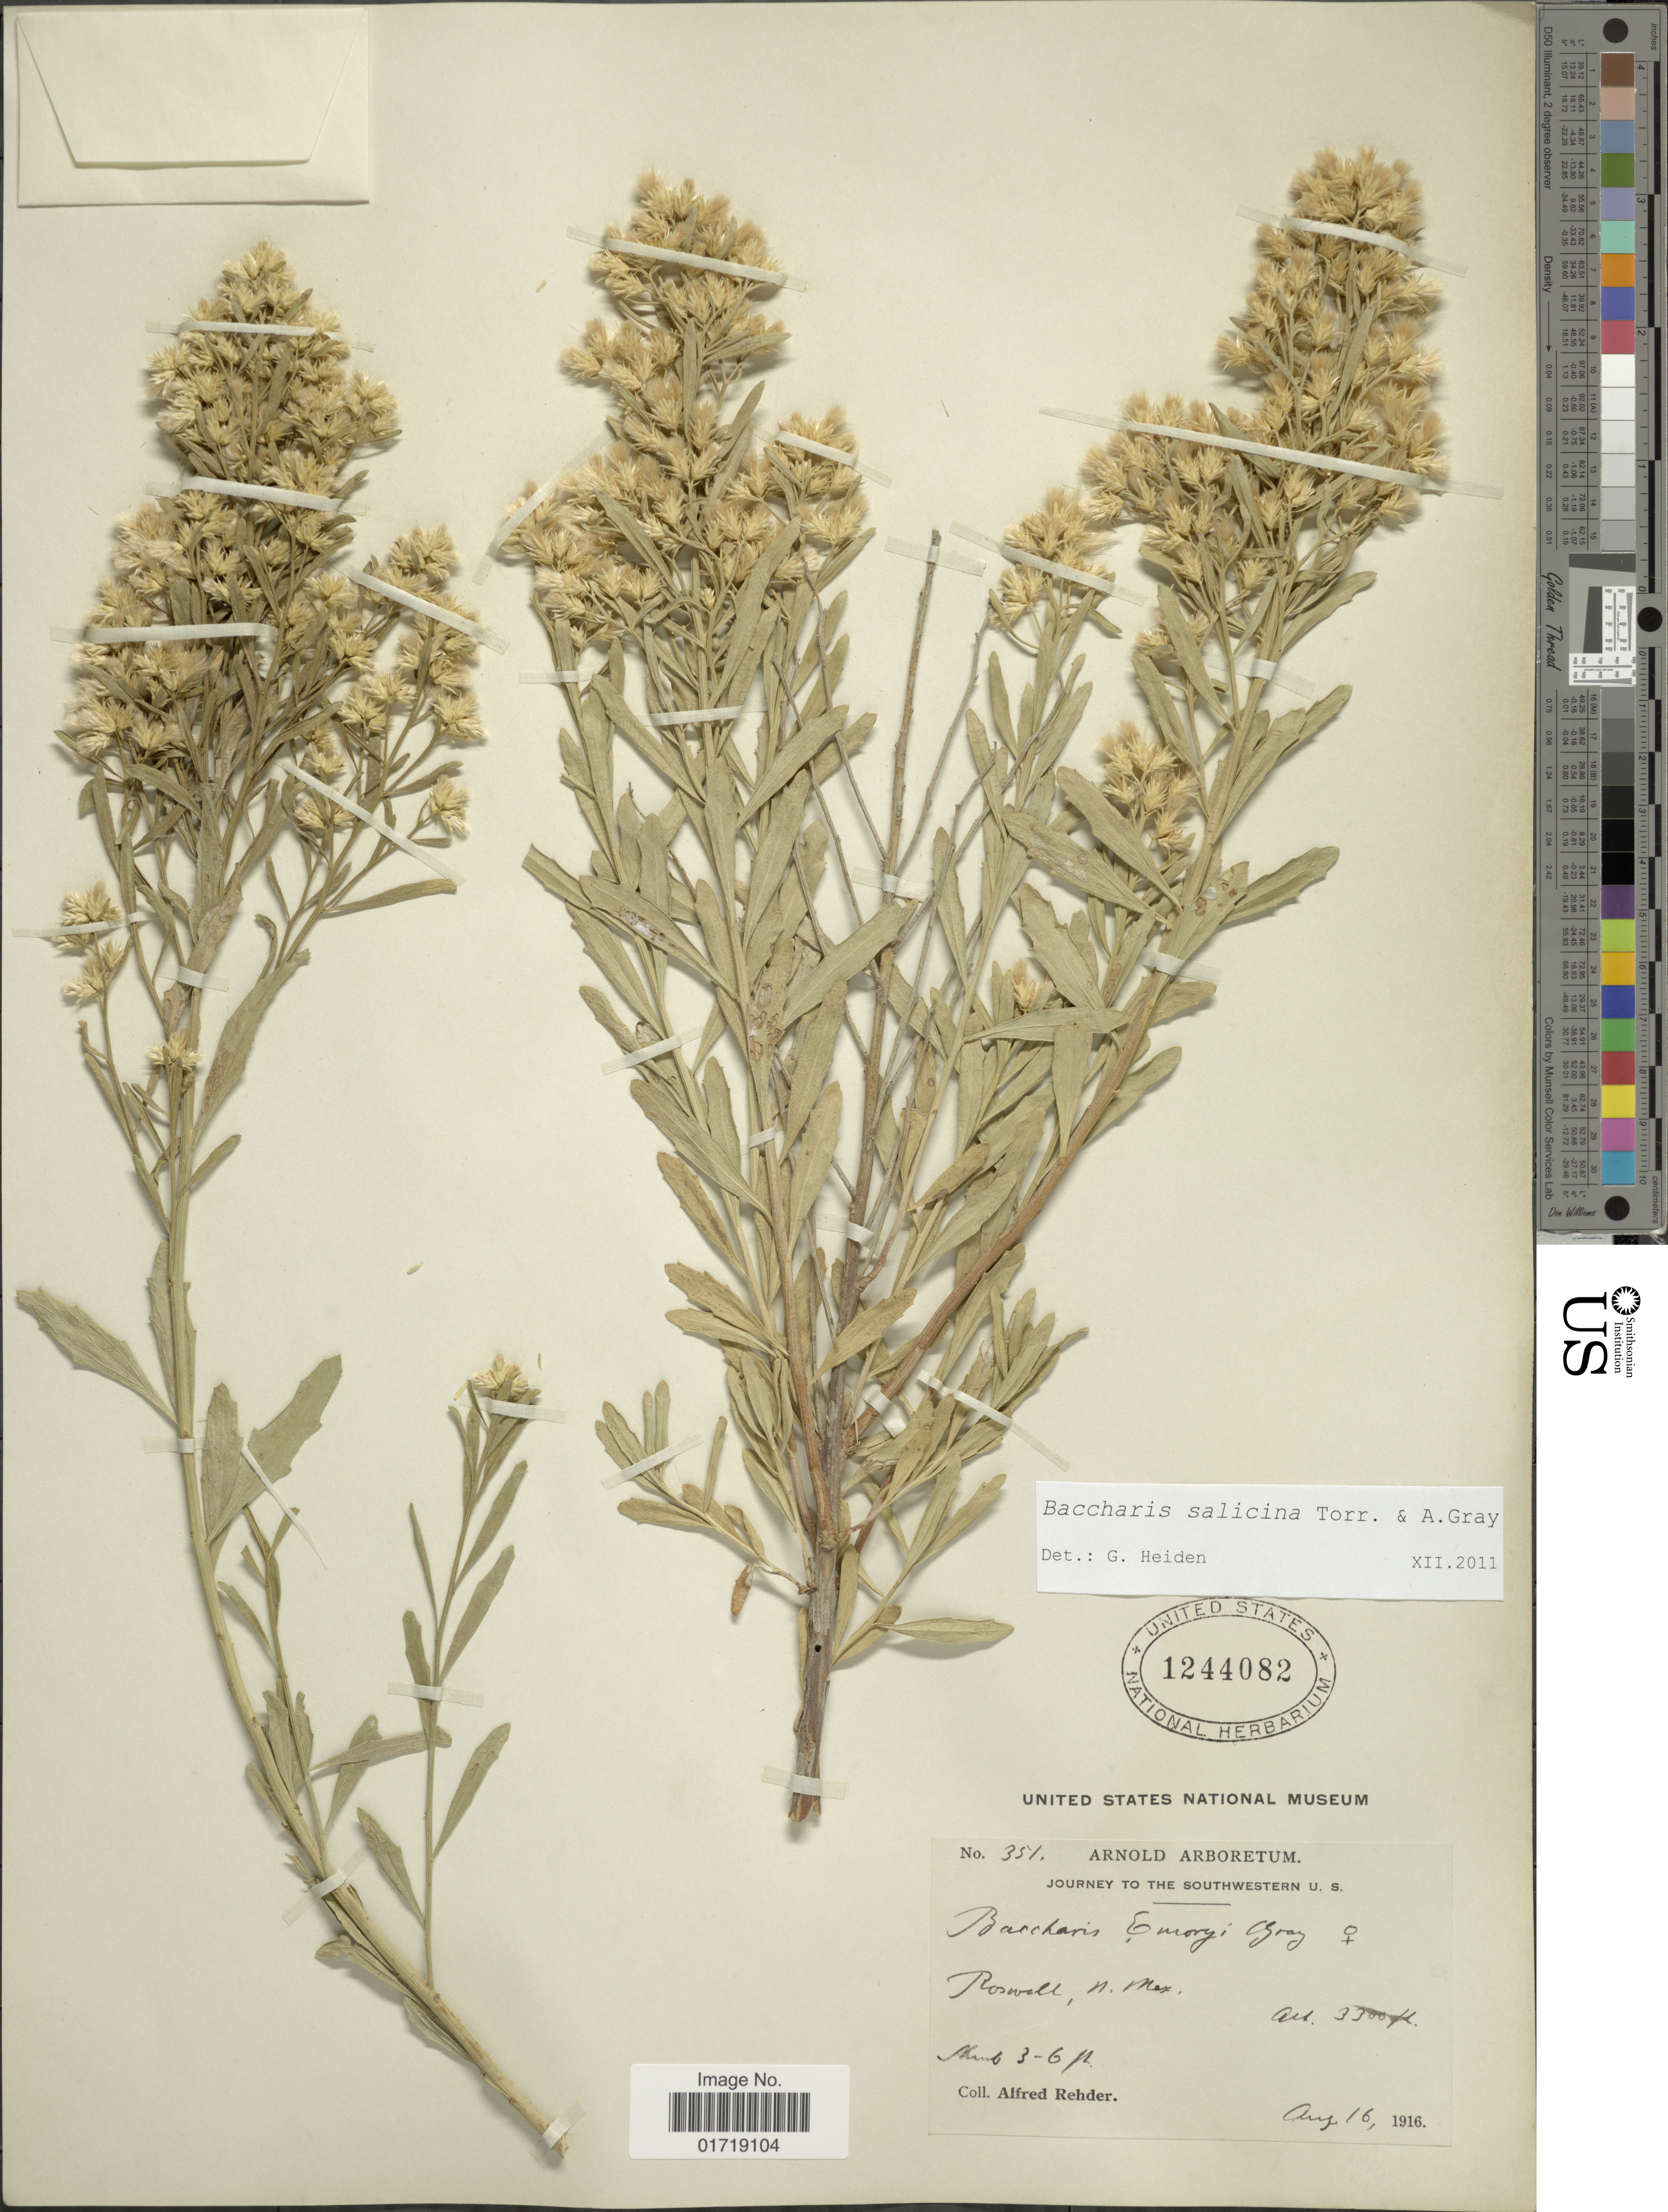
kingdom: Plantae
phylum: Tracheophyta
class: Magnoliopsida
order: Asterales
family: Asteraceae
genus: Baccharis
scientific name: Baccharis salicina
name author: Torr. & A. Gray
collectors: A. Rehder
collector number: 351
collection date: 1916-08-16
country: United States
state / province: New Mexico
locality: Journey to The Southwestern U. S., Roswell, N. Mex.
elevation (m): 1006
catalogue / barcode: US 1244082